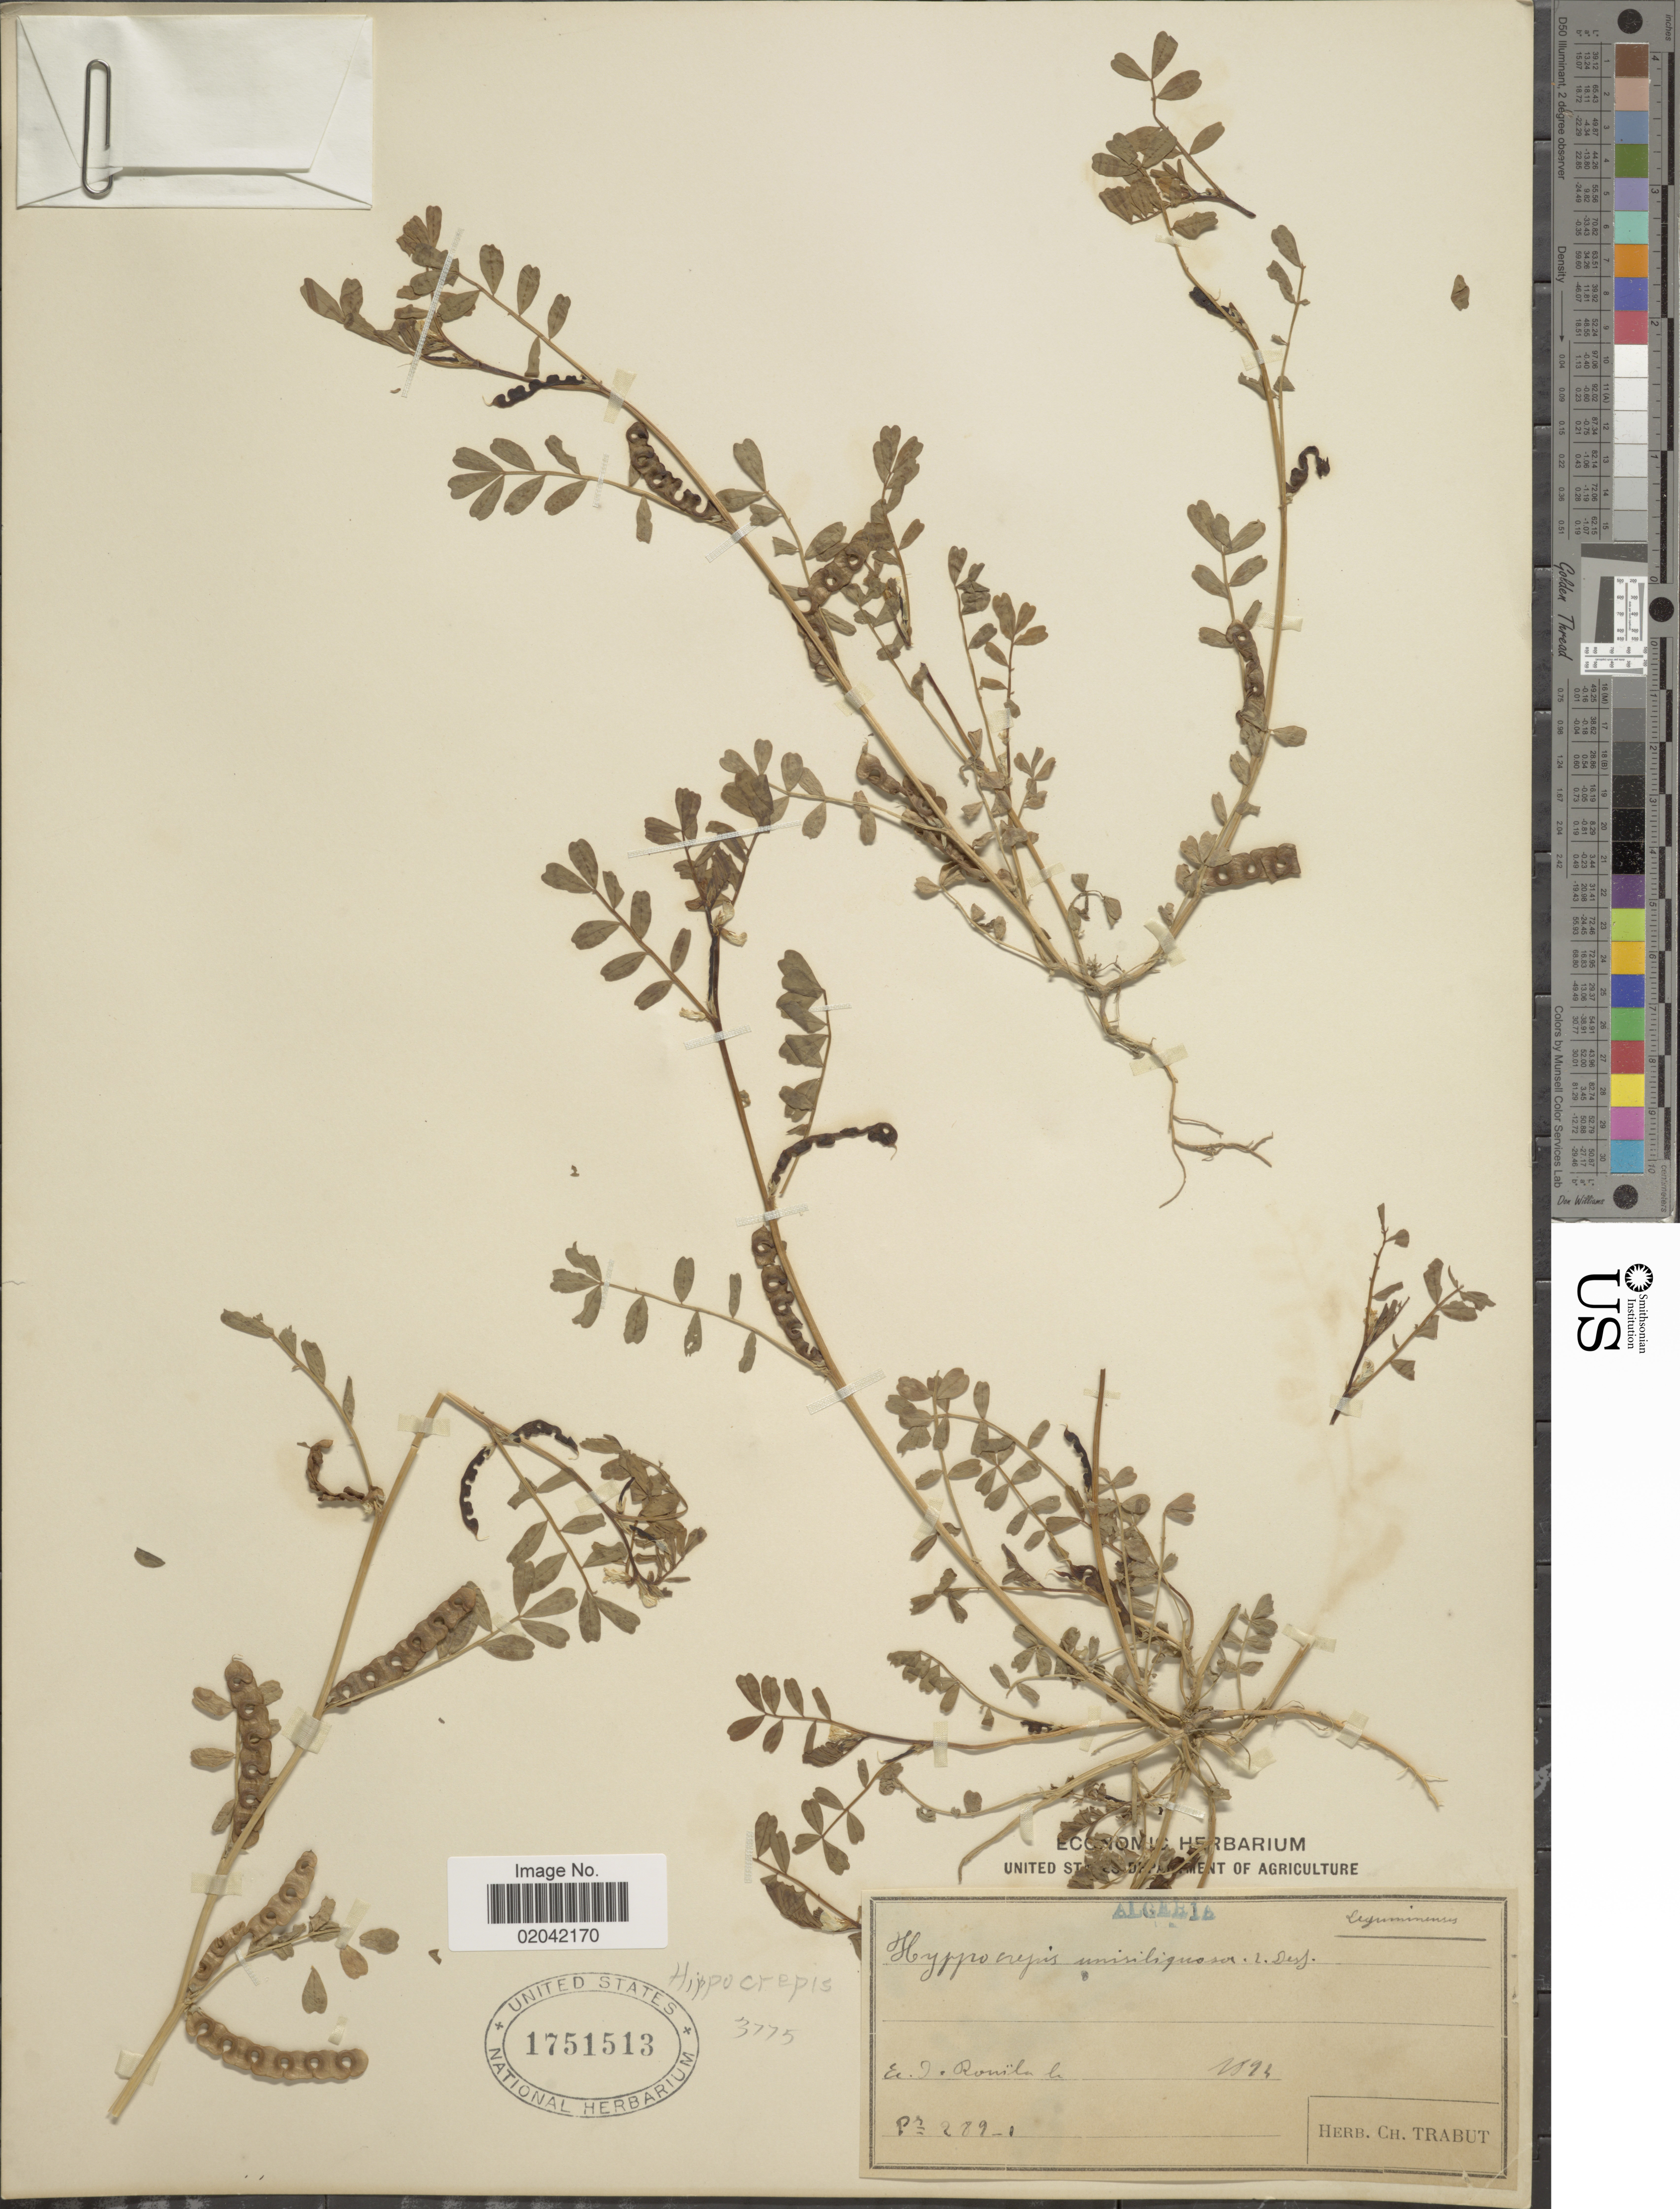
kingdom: Plantae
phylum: Tracheophyta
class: Magnoliopsida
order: Fabales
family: Fabaceae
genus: Hippocrepis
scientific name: Hippocrepis unisiliquosa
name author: L.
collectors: Ex herb. Ch. Trabut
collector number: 279-1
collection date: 1893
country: Algeria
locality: Ec. d. Rouiba.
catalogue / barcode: US 1751513